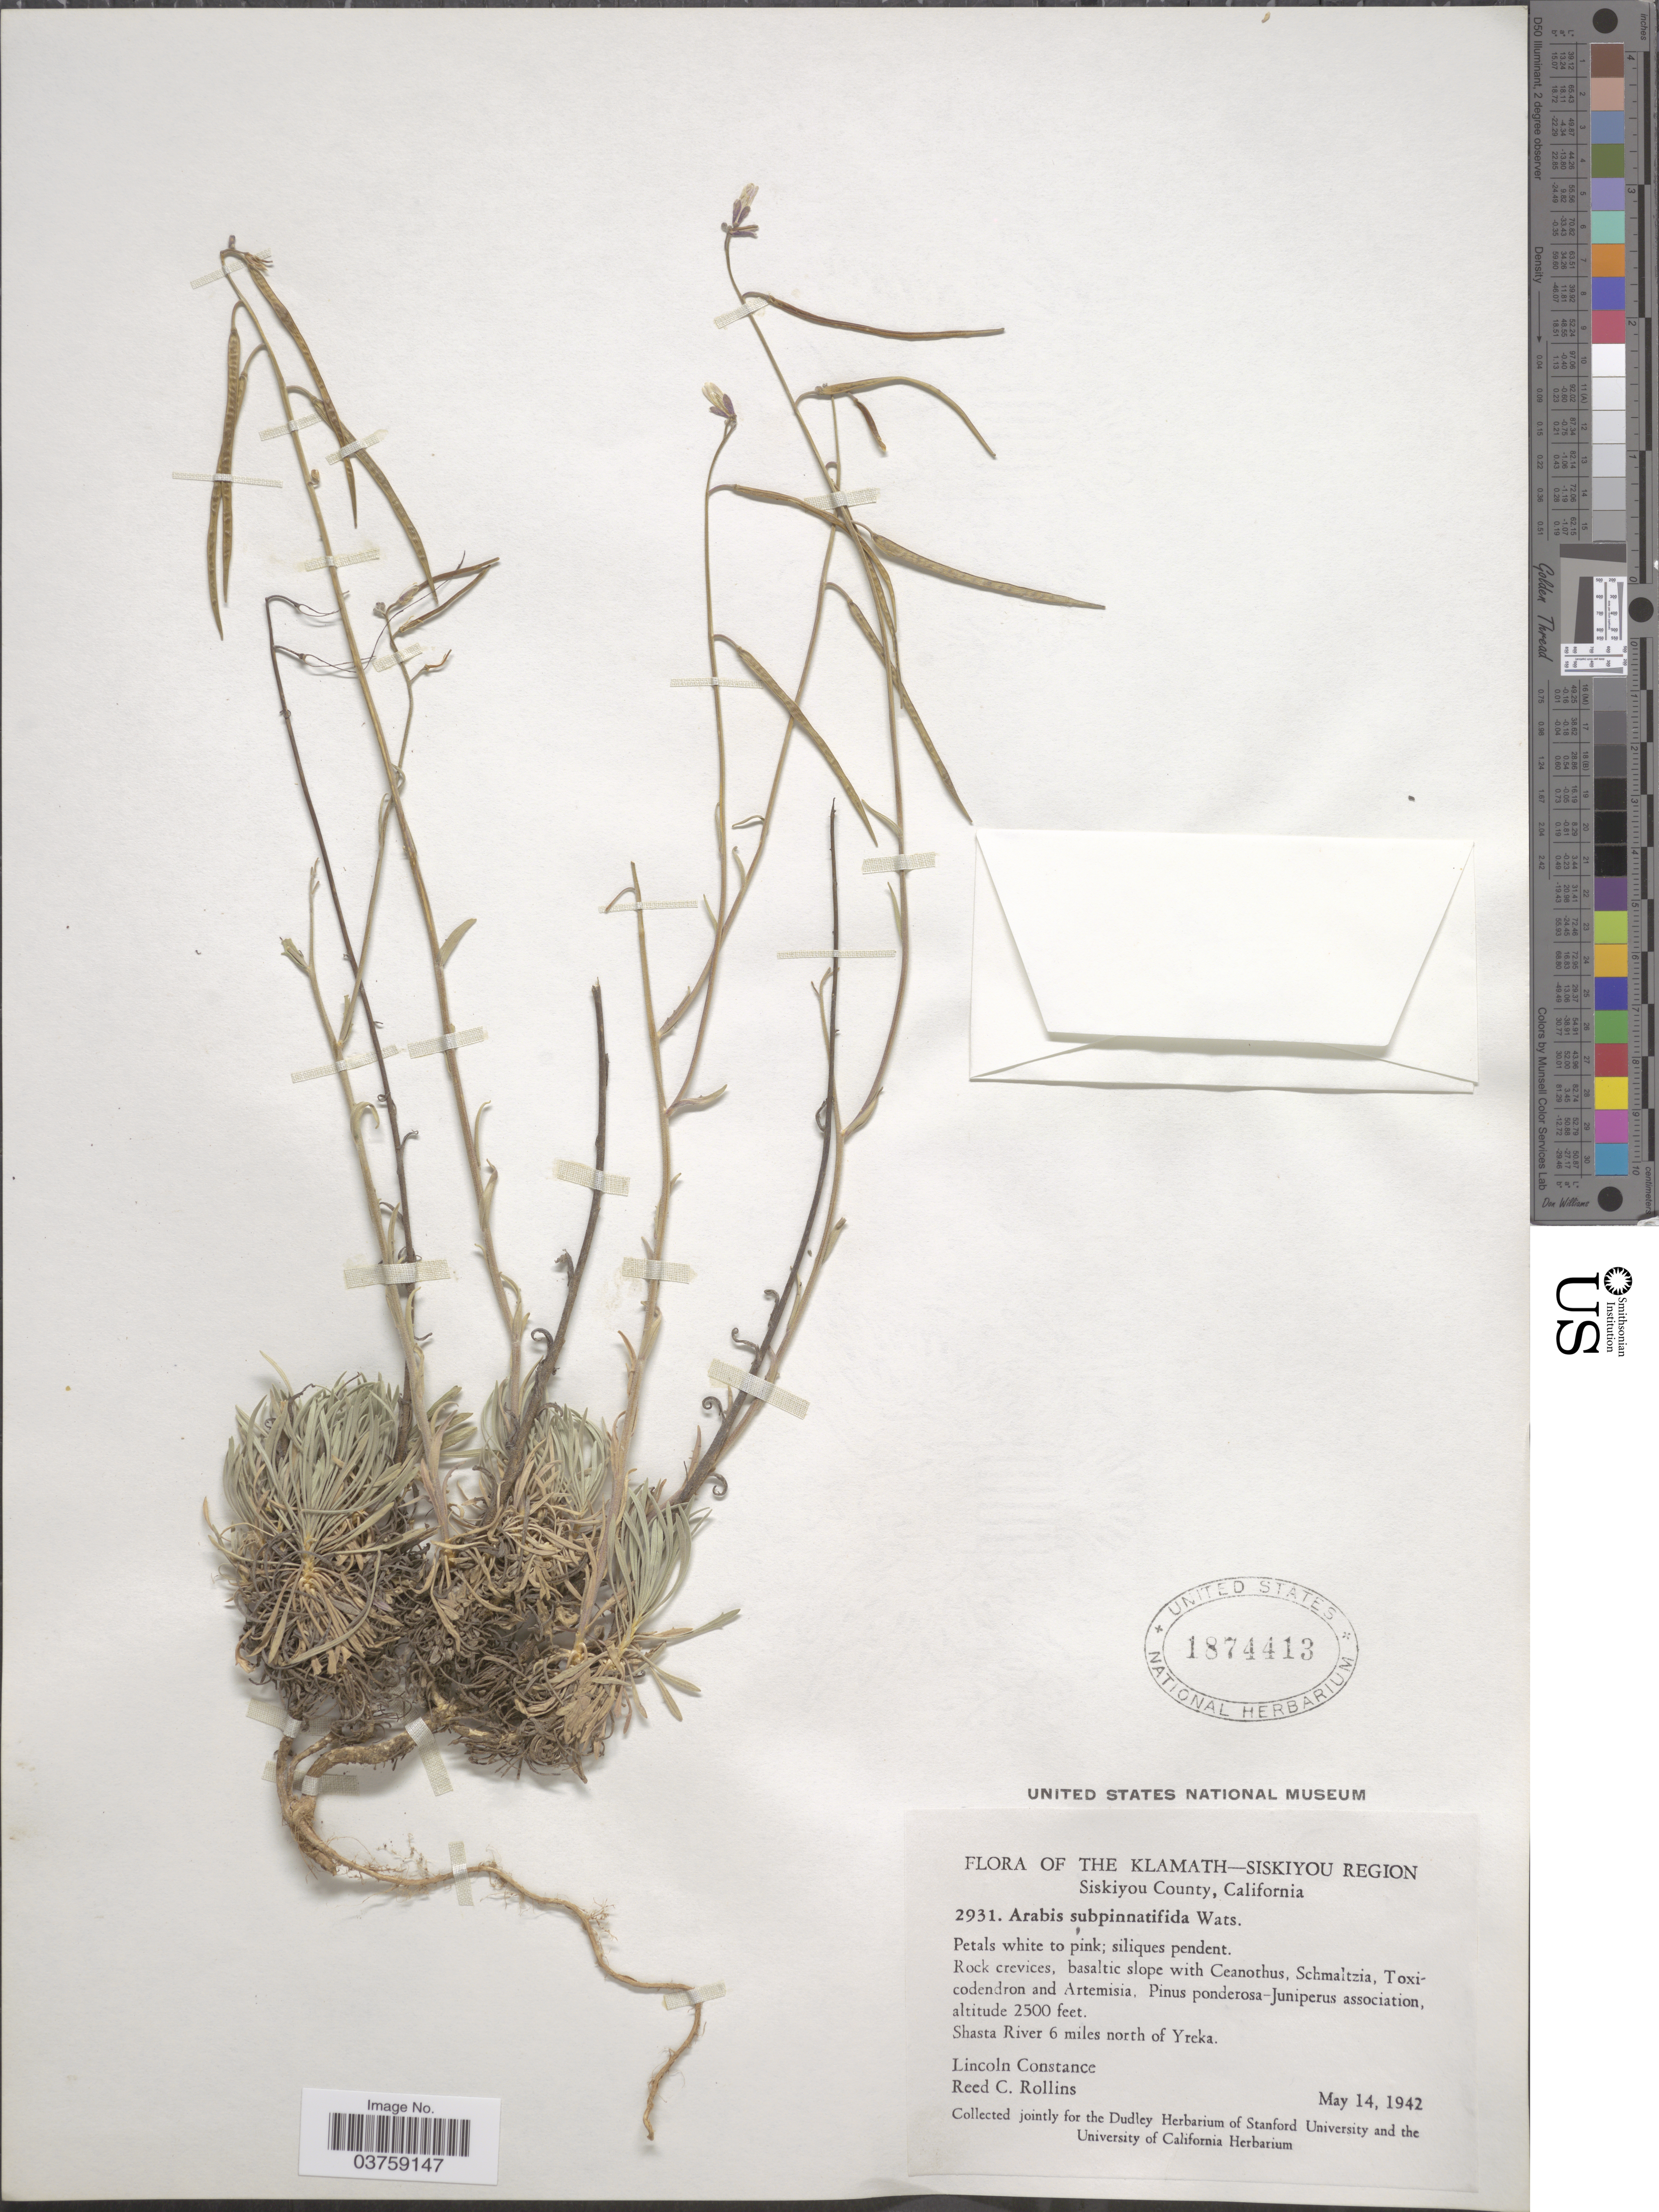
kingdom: Plantae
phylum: Tracheophyta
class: Magnoliopsida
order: Brassicales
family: Brassicaceae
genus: Arabis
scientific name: Arabis subpinnatifida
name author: S. Watson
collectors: L. Constance & R. C. Rollins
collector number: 2931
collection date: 1942-05-14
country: United States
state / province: California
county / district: Siskiyou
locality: The Klamath - Siskiyou Region. Siskiyou County. Shasta River 6 miles north of Yreka.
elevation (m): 762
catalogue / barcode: US 1874413